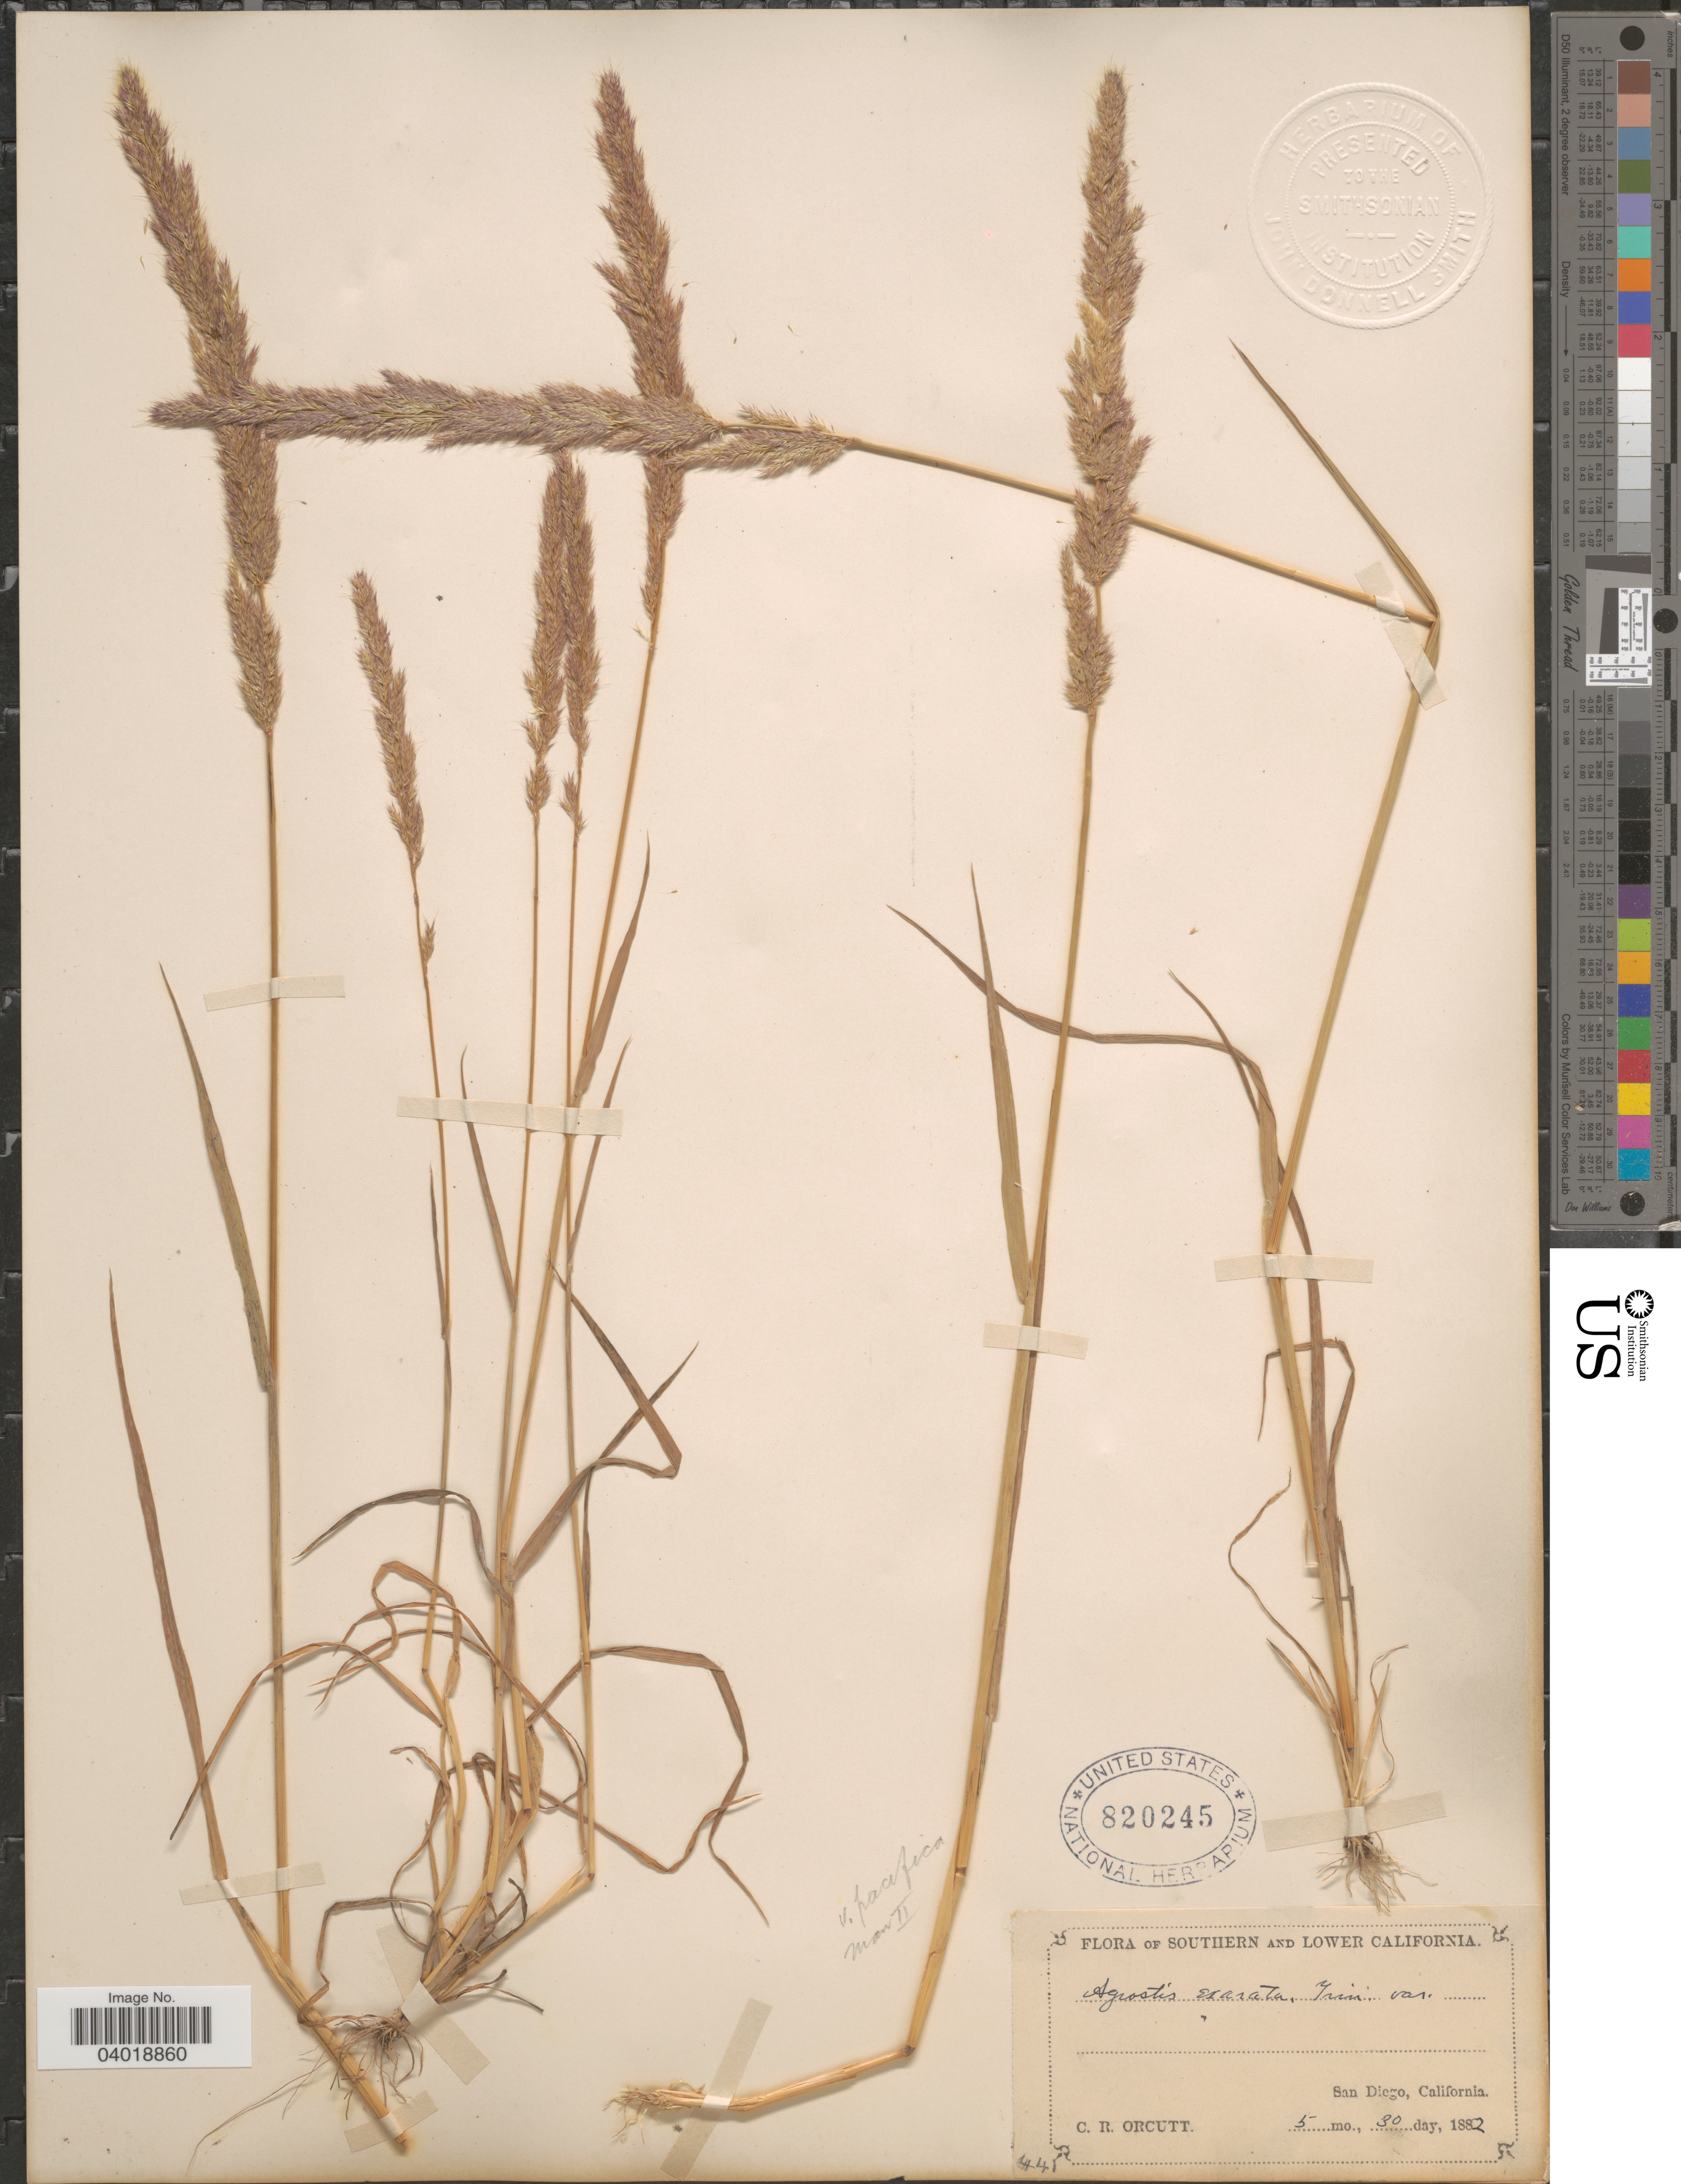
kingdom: Plantae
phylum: Tracheophyta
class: Liliopsida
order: Poales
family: Poaceae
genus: Agrostis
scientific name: Agrostis exarata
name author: Trin.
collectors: C. R. Orcutt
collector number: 44?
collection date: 1882-05-30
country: United States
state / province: California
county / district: San Diego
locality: Southern and Lower California. San Diego.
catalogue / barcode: US 820245